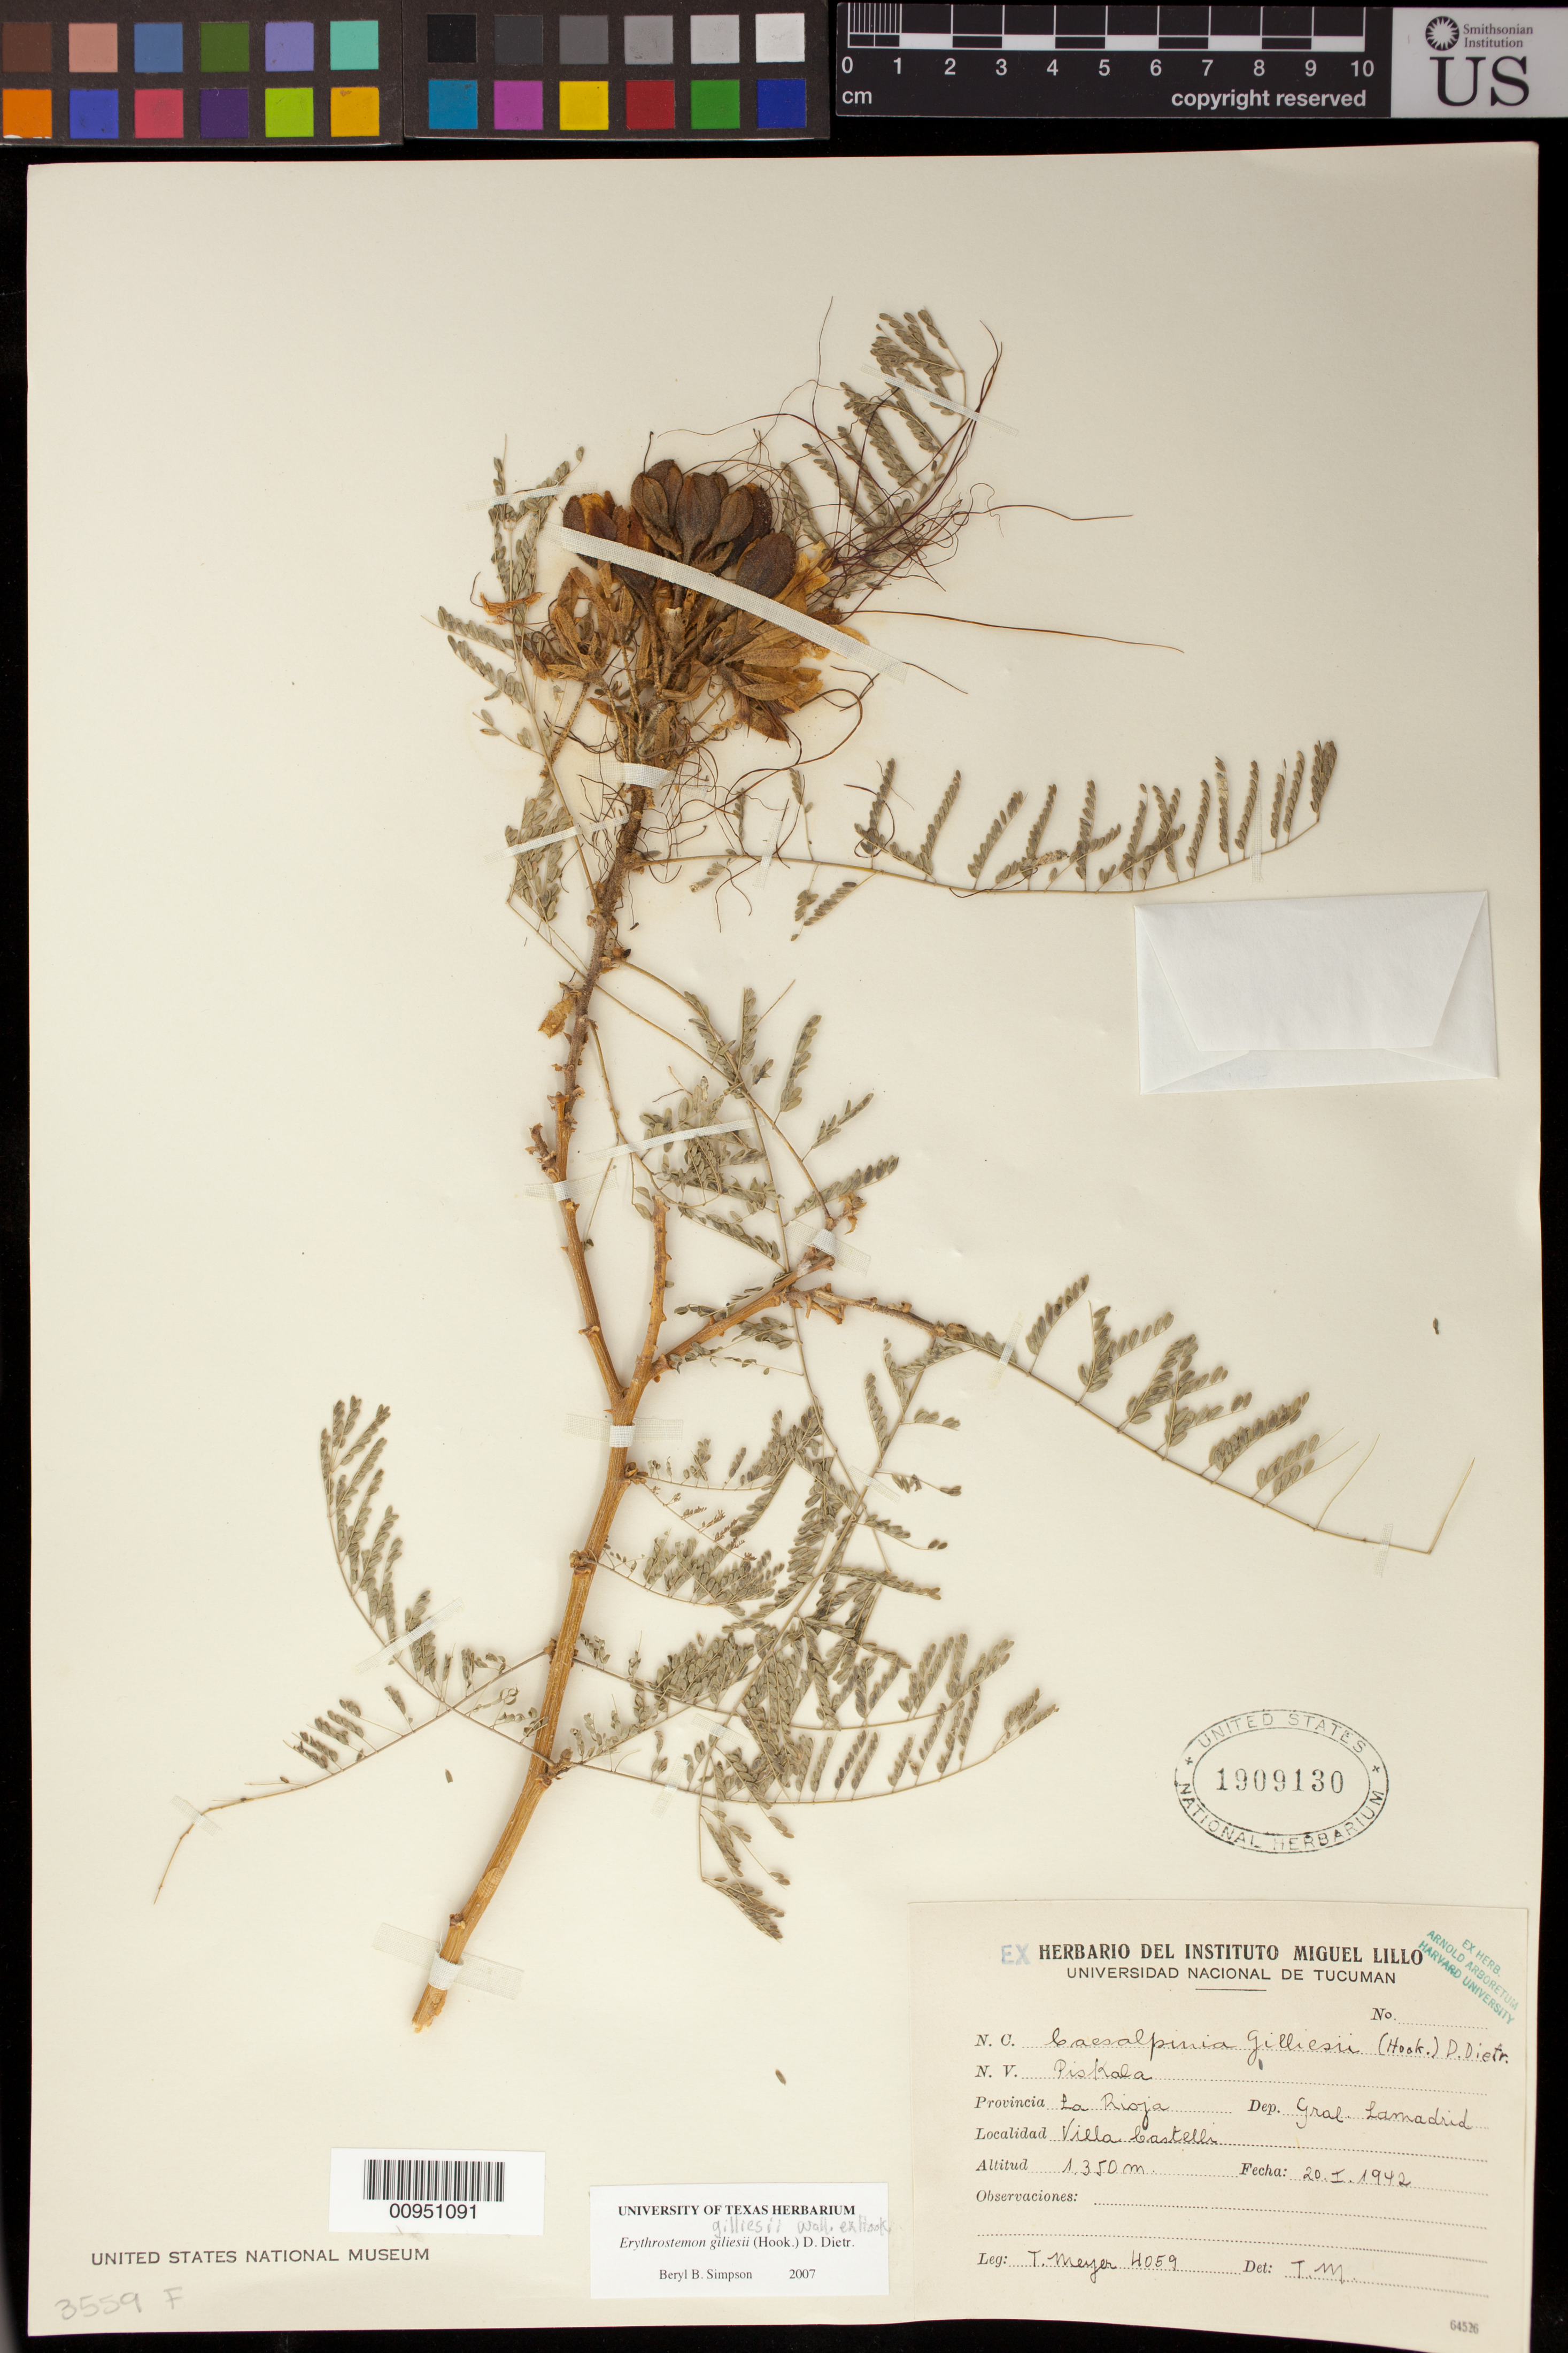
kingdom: Plantae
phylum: Tracheophyta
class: Magnoliopsida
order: Fabales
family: Fabaceae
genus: Erythrostemon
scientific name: Erythrostemon gilliesii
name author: (Hook.) Klotzsch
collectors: T. Meyer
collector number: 4059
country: Argentina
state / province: La Rioja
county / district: General La Madrid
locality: Villa Castella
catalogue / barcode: US 1909130